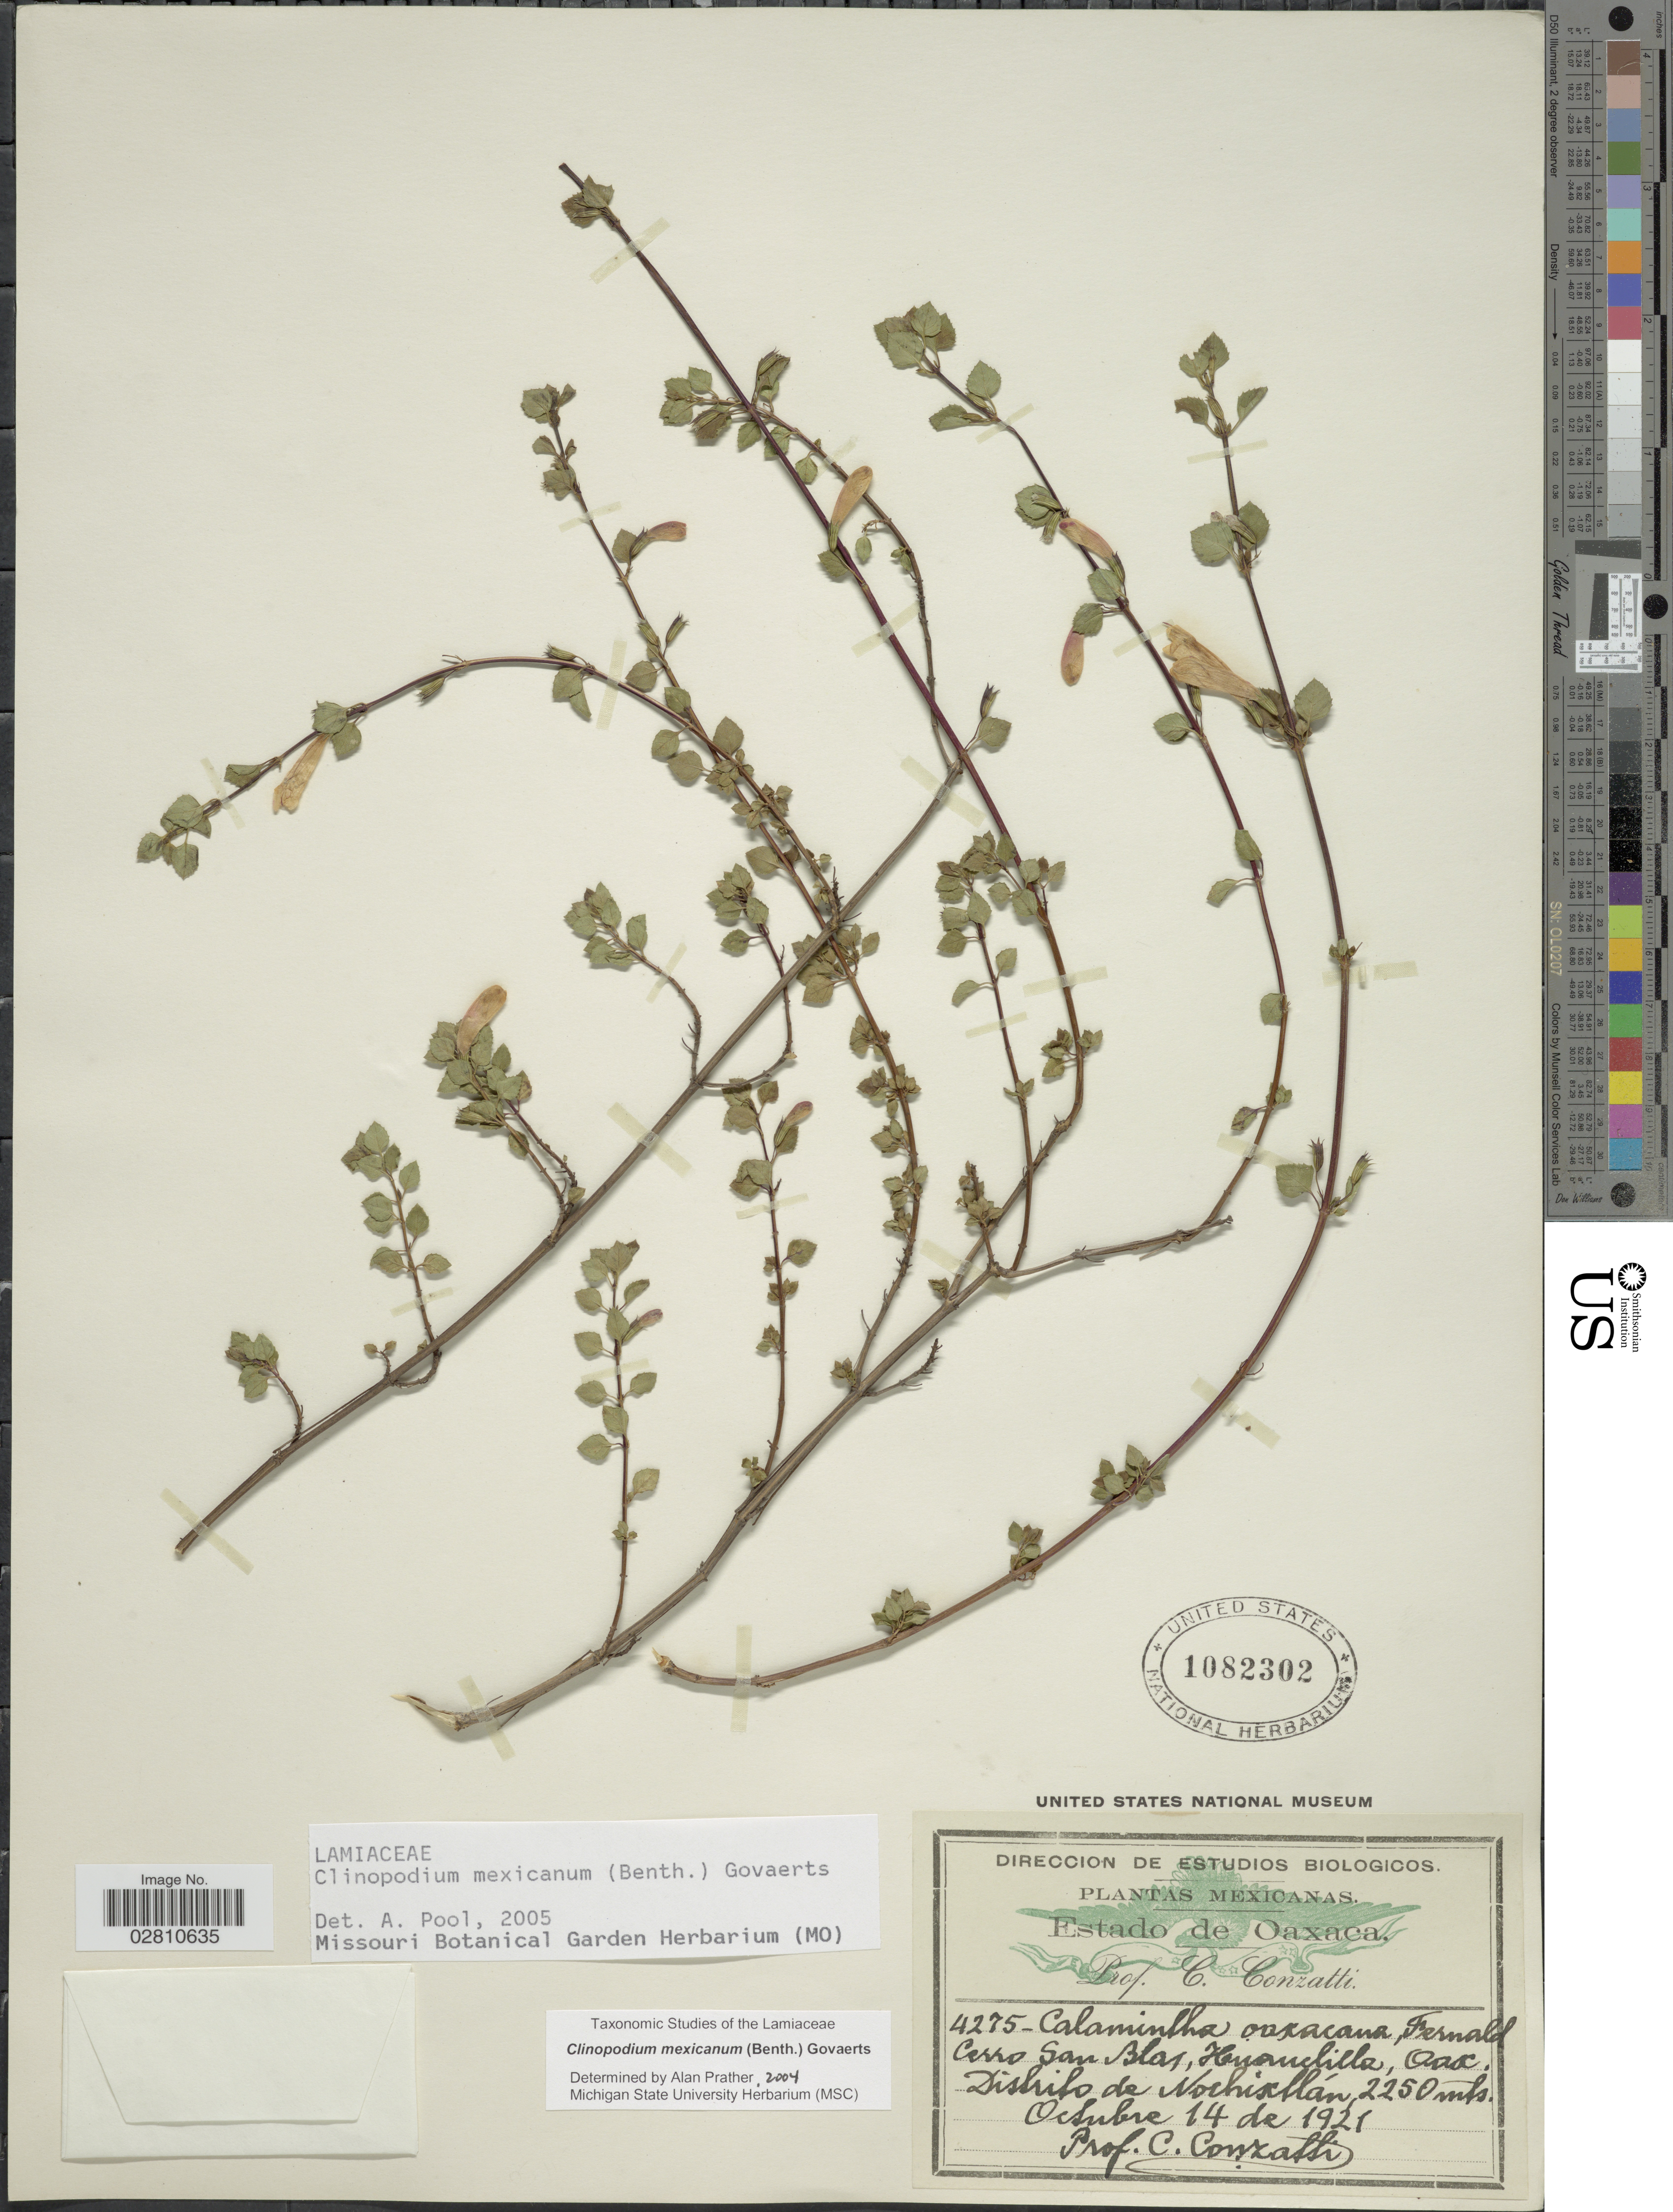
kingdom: Plantae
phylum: Tracheophyta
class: Magnoliopsida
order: Lamiales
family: Lamiaceae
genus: Clinopodium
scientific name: Clinopodium mexicanum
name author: (Benth.) Govaerts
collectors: C. Conzatti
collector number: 4275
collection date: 1921-10-14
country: Mexico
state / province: Oaxaca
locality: Cerro San Blás, Huauclilla, Distrito de Nochixtlan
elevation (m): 2250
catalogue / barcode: US 1082302